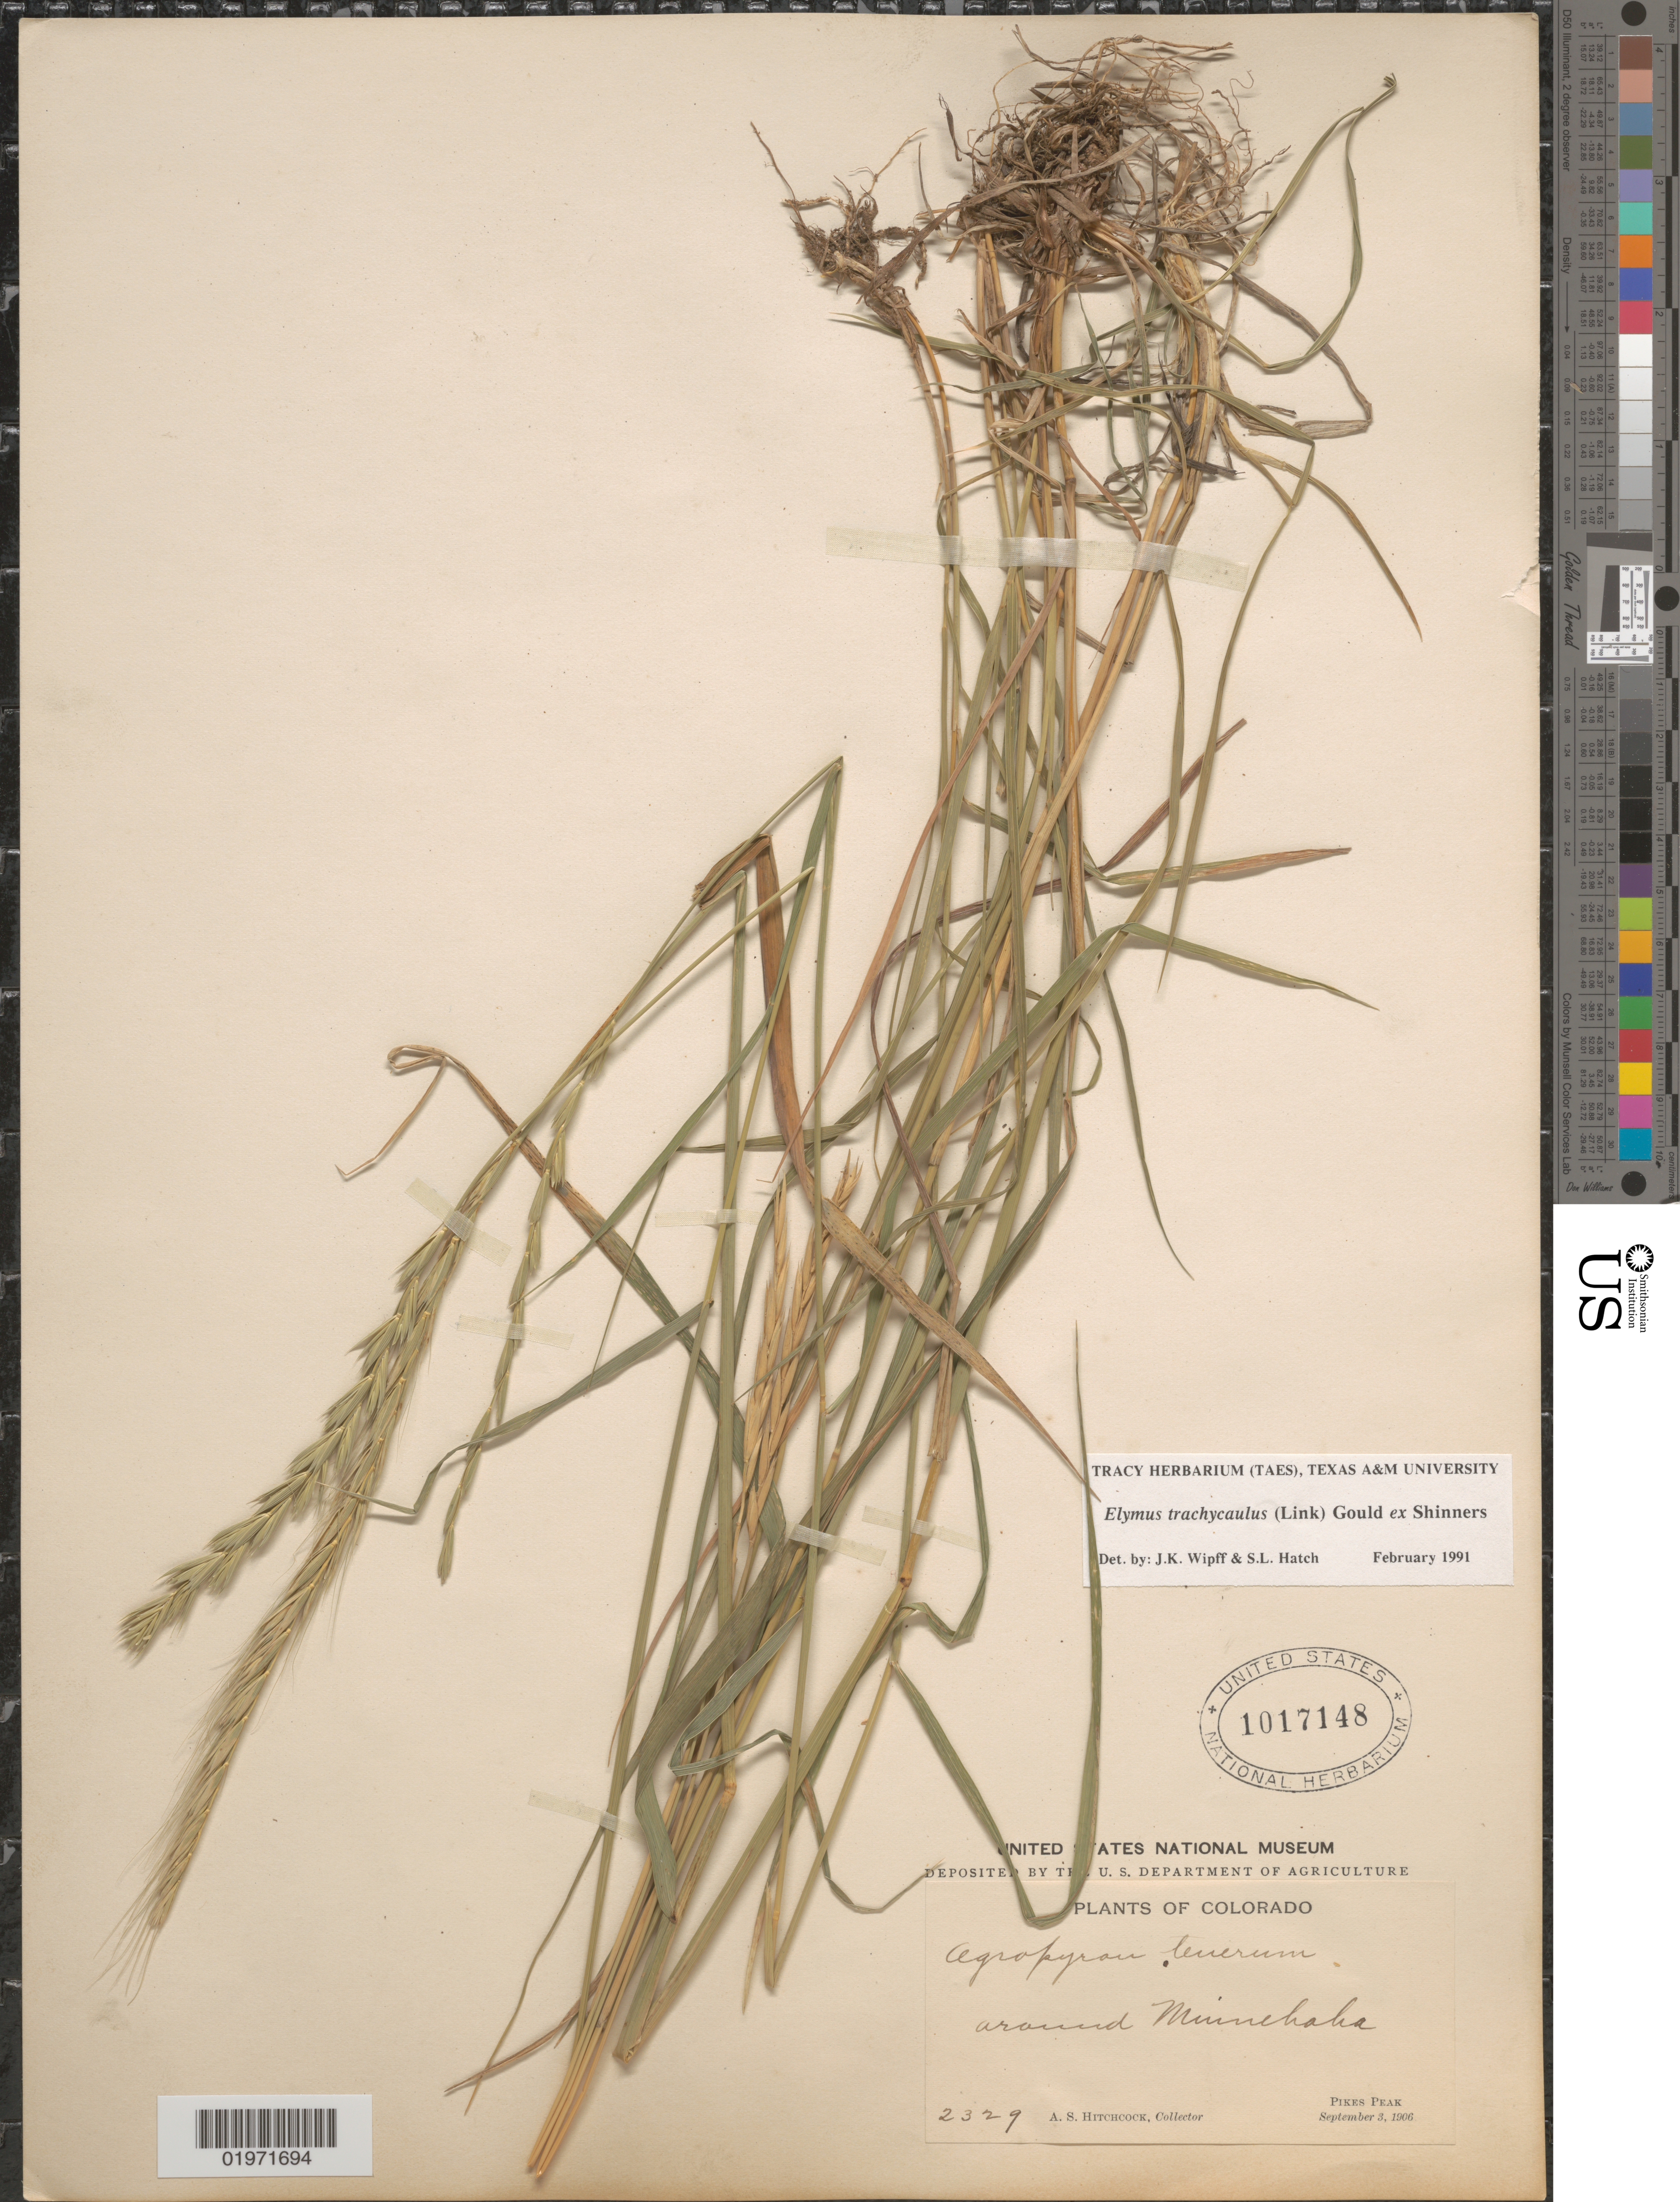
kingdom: Plantae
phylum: Tracheophyta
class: Liliopsida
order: Poales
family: Poaceae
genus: Elymus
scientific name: Elymus trachycaulus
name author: (Link) Gould ex Shinners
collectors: A. S. Hitchcock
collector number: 2329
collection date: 1906-09-03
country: United States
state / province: Colorado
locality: Around Minnehaha. Pikes Peak.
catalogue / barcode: US 1017148